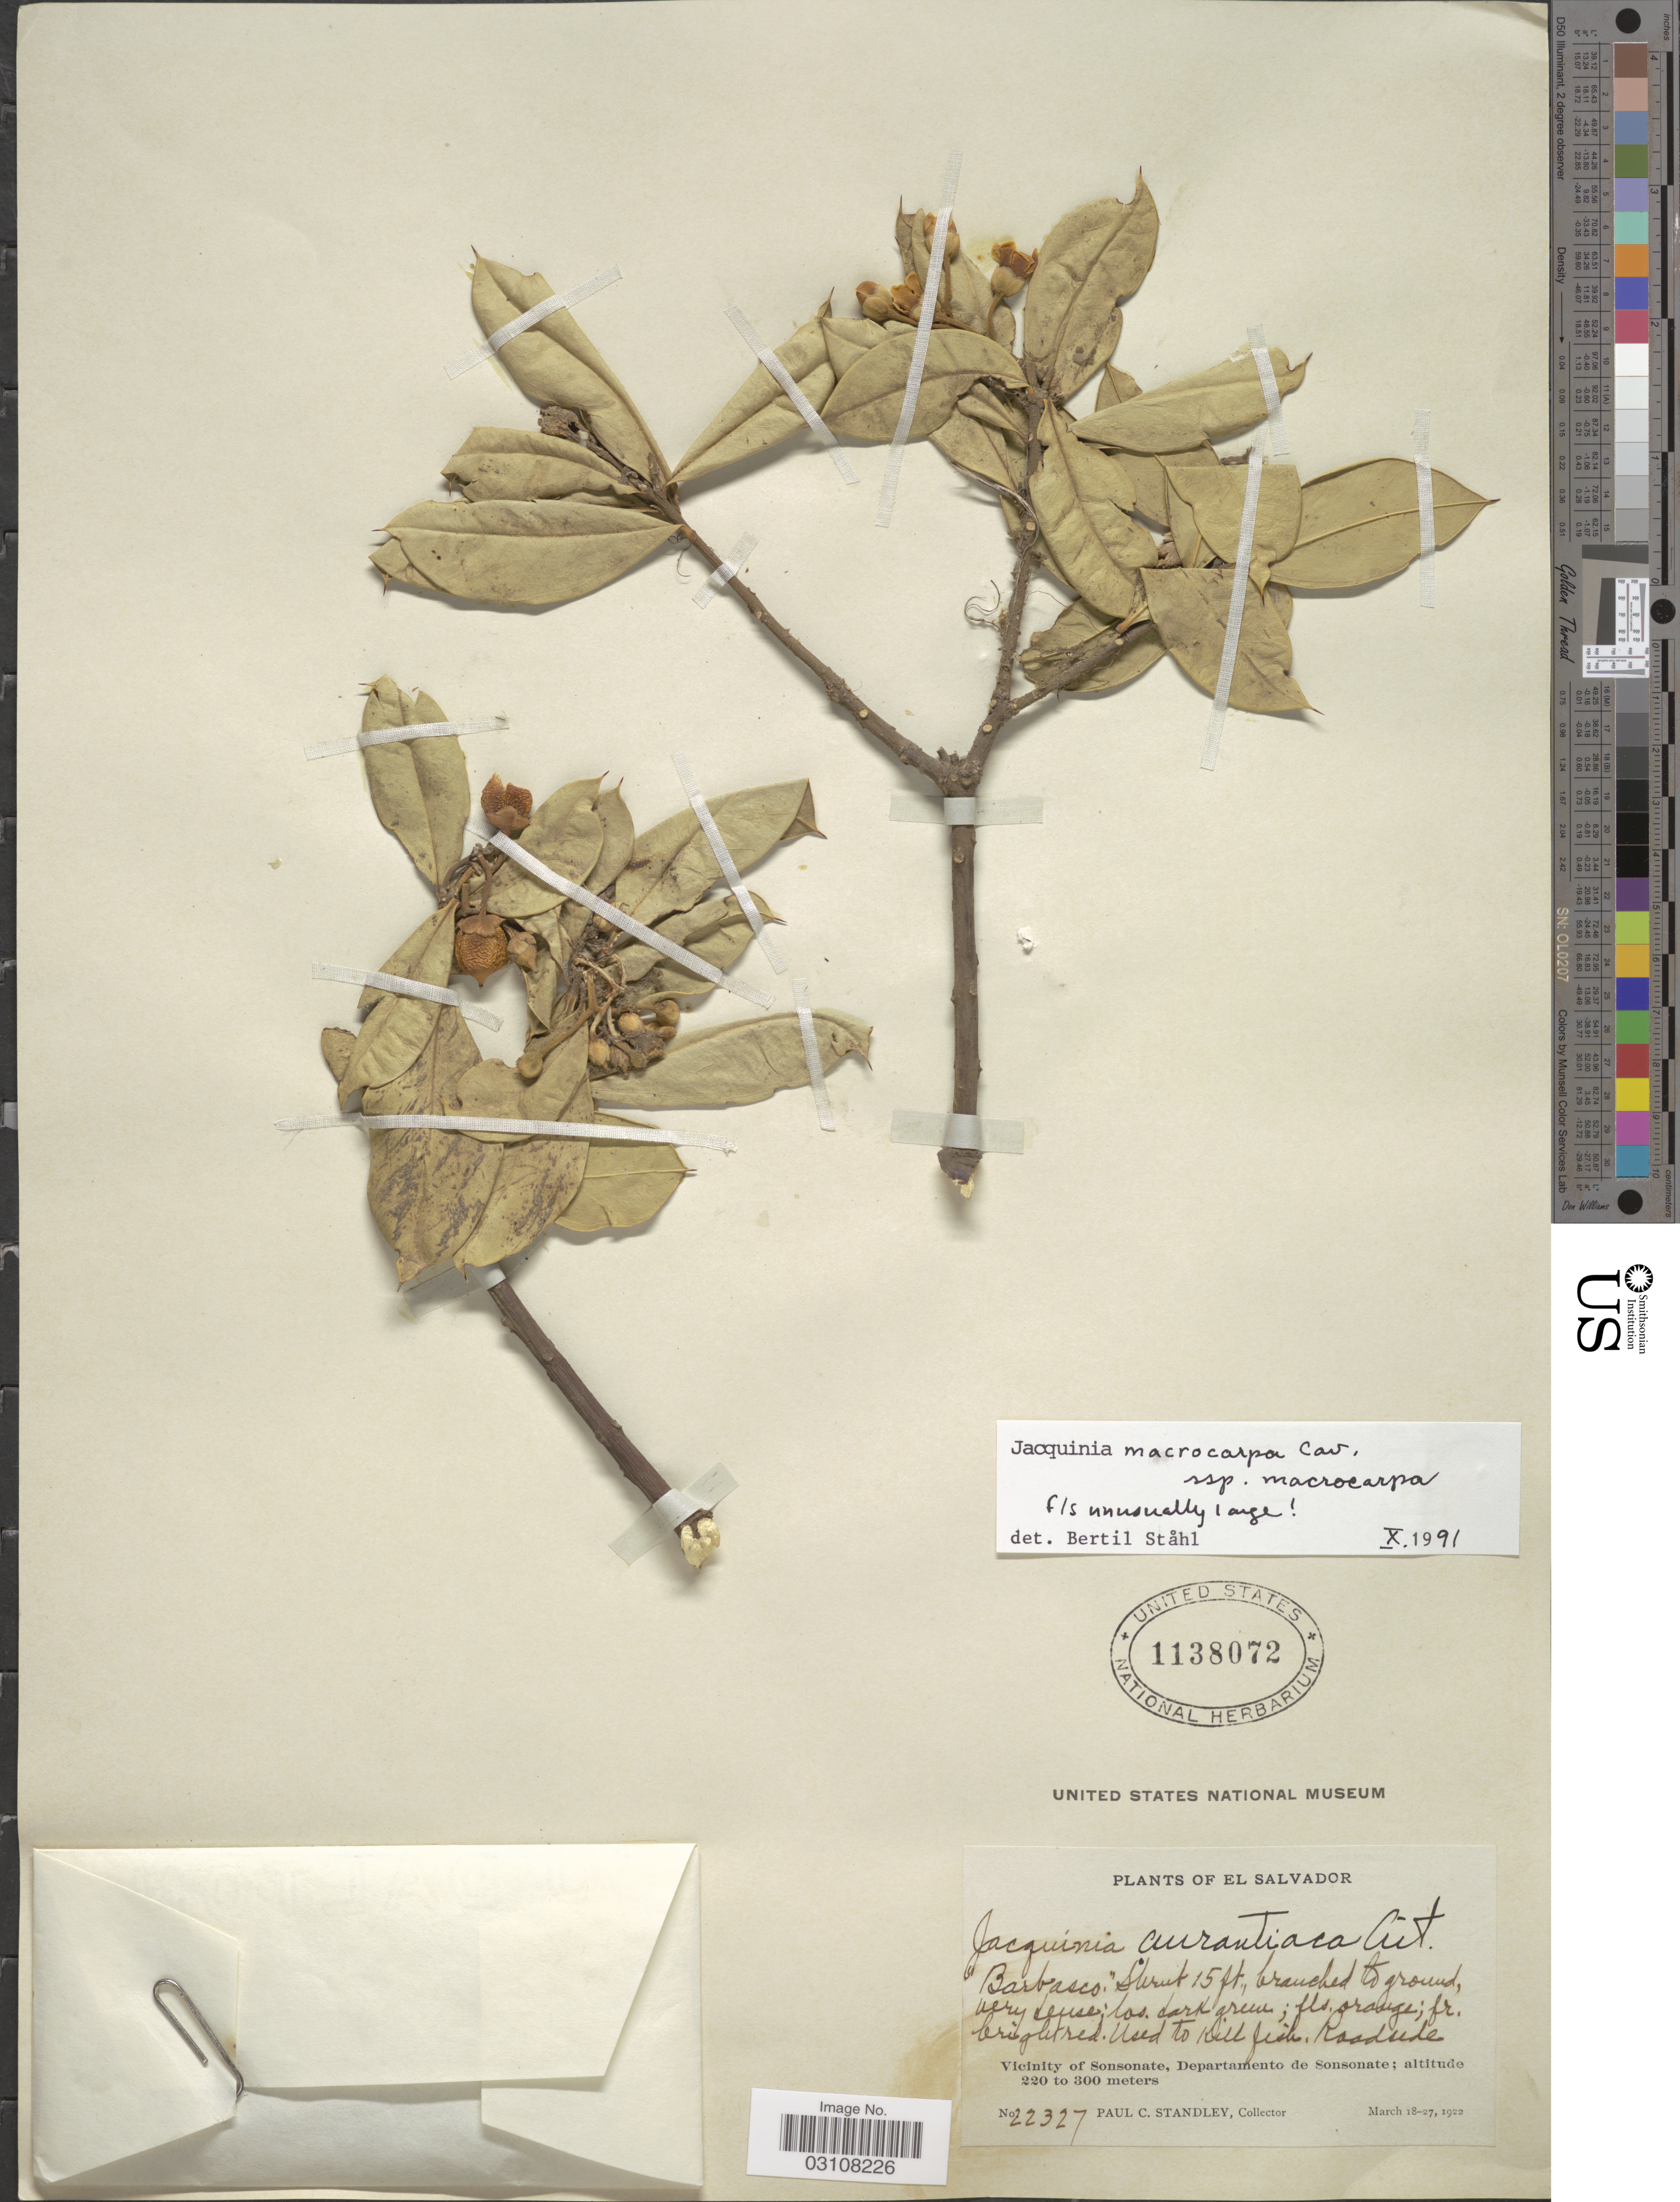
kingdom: Plantae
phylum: Tracheophyta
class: Magnoliopsida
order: Ericales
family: Primulaceae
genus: Jacquinia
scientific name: Jacquinia macrocarpa subsp. macrocarpa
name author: Cav.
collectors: P. C. Standley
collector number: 22327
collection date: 1922-03-18/1922-03-27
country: El Salvador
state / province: Sonsonate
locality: Vicinity of Sonsonate, Departamento de Sonsonate.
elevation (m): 220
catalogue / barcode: US 1138072